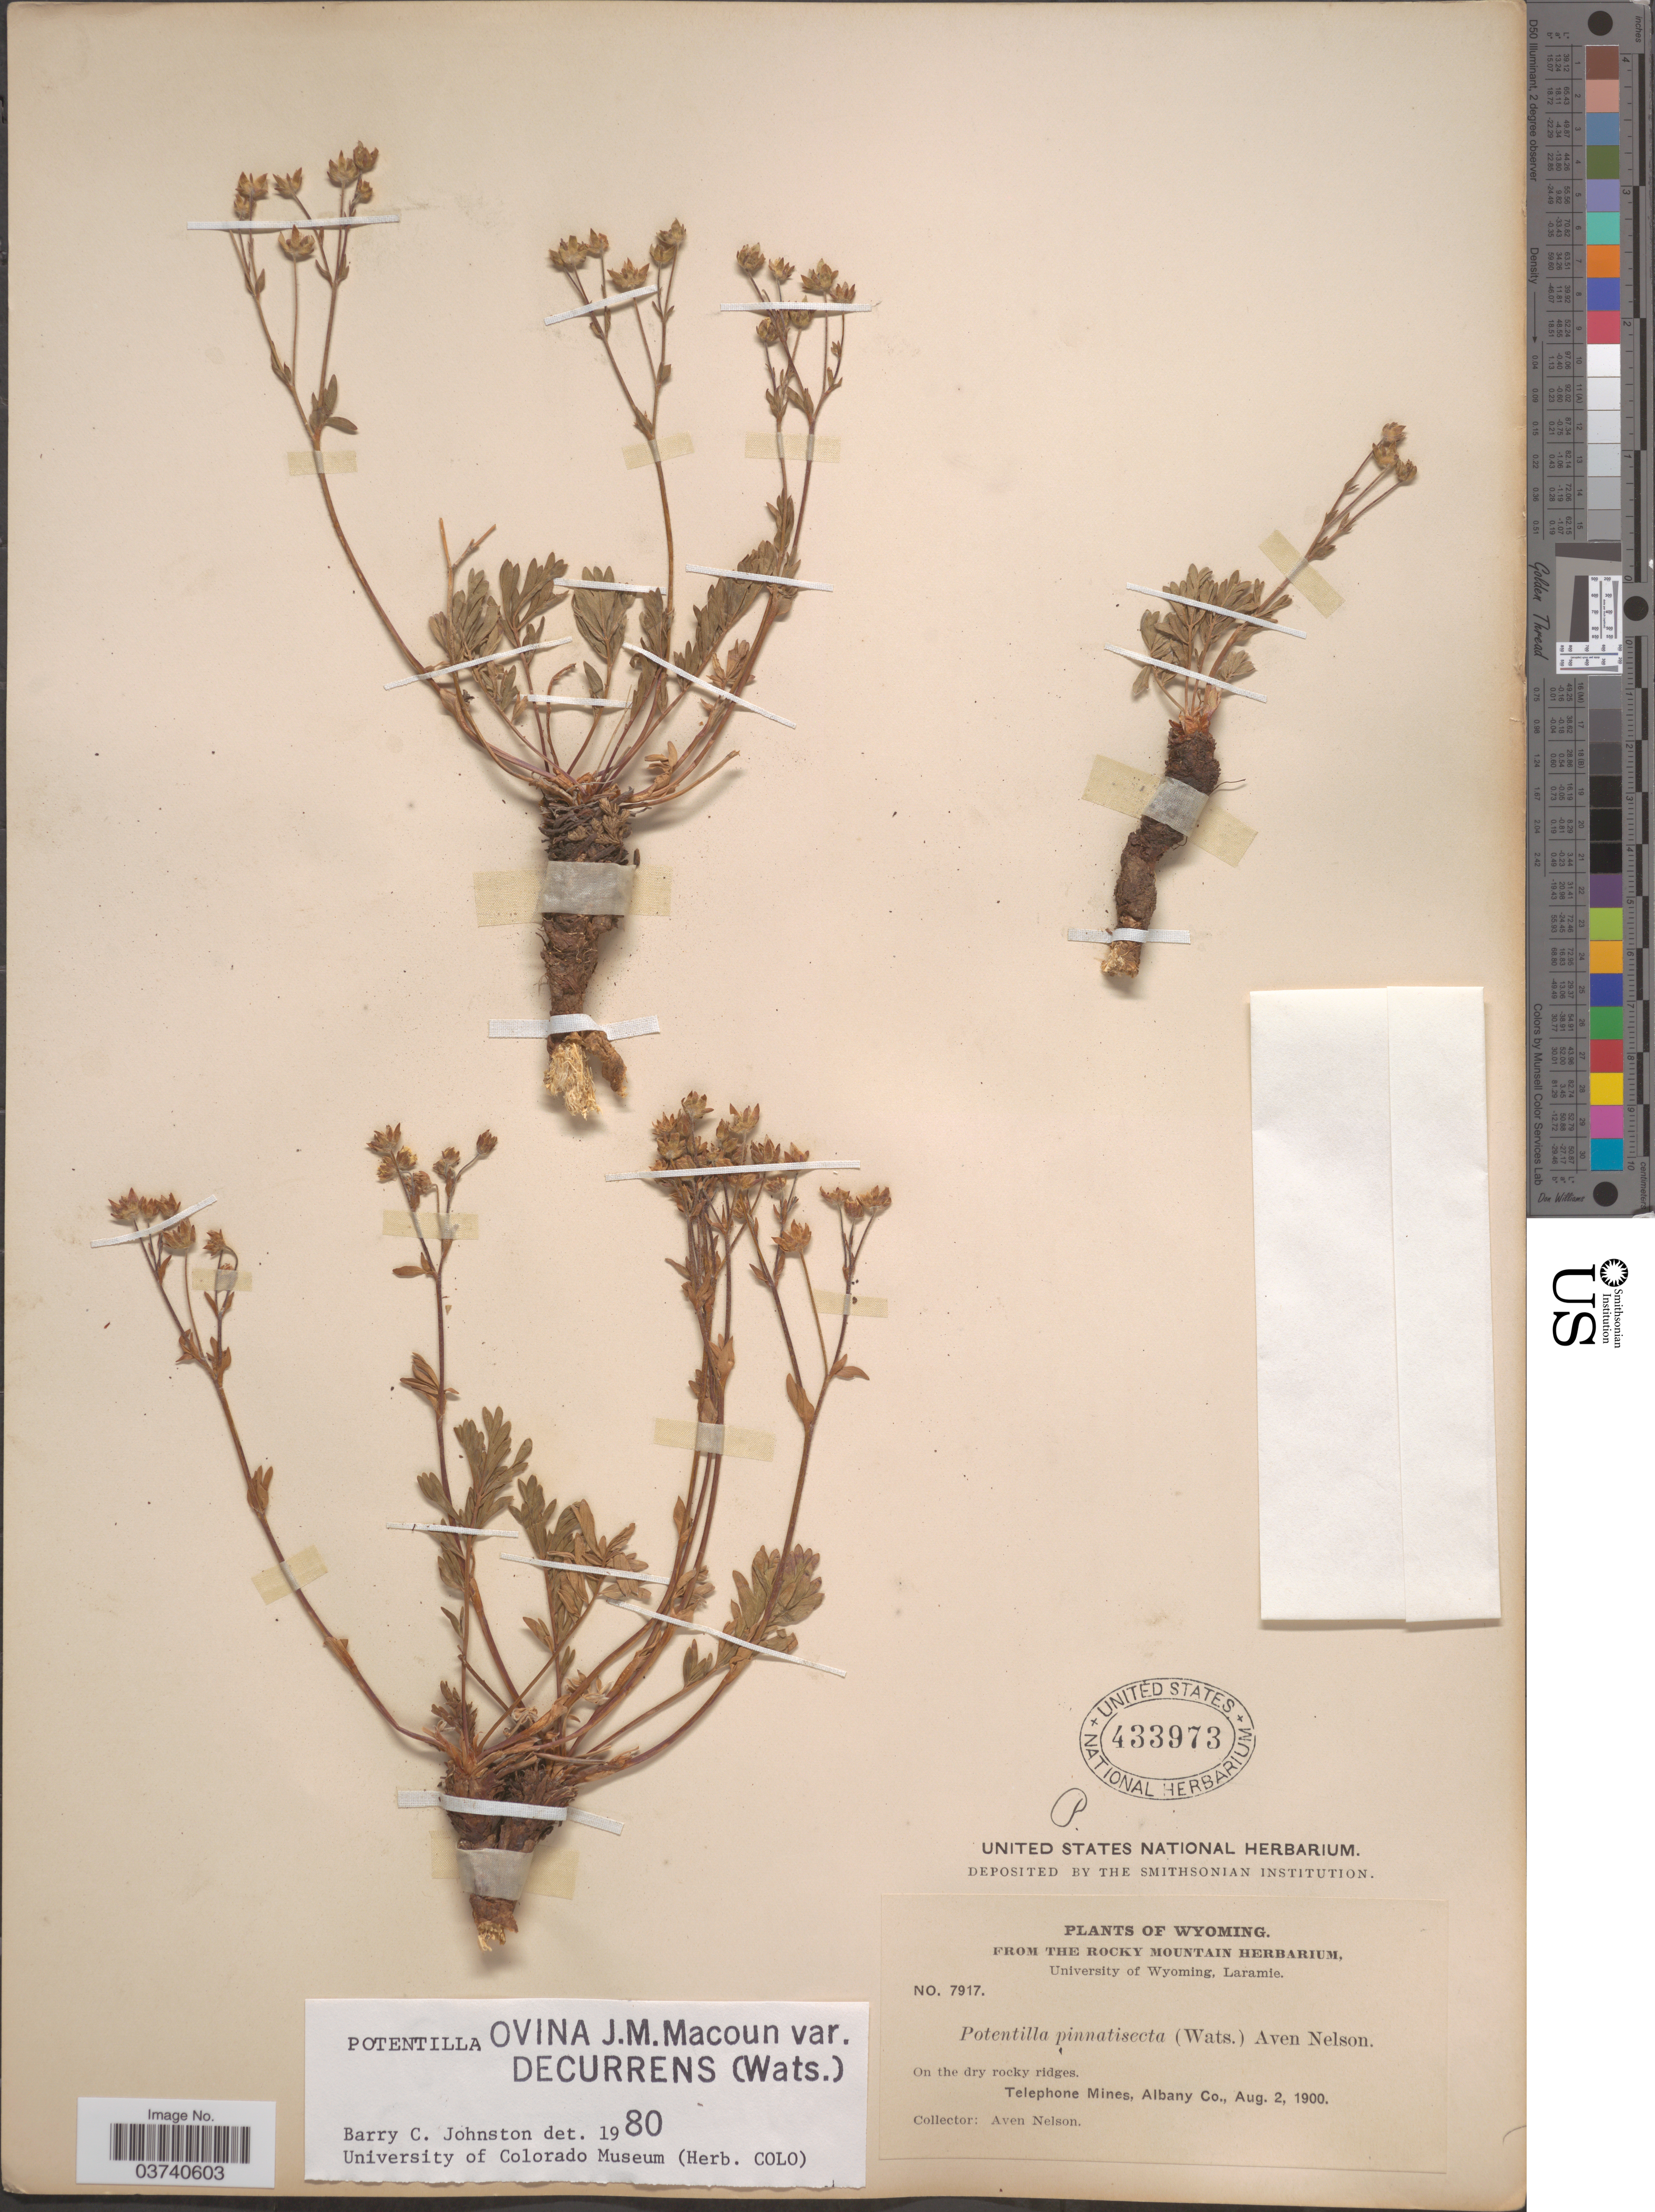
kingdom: Plantae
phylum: Tracheophyta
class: Magnoliopsida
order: Rosales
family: Rosaceae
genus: Potentilla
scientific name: Potentilla ovina var. decurrens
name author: (S. Watson) S.L. Welsh & B.C. Johnst.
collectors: A. Nelson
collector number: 7917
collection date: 1900-08-02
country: United States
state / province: Wyoming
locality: Telephone Mines, Albany Co.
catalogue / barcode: US 433973